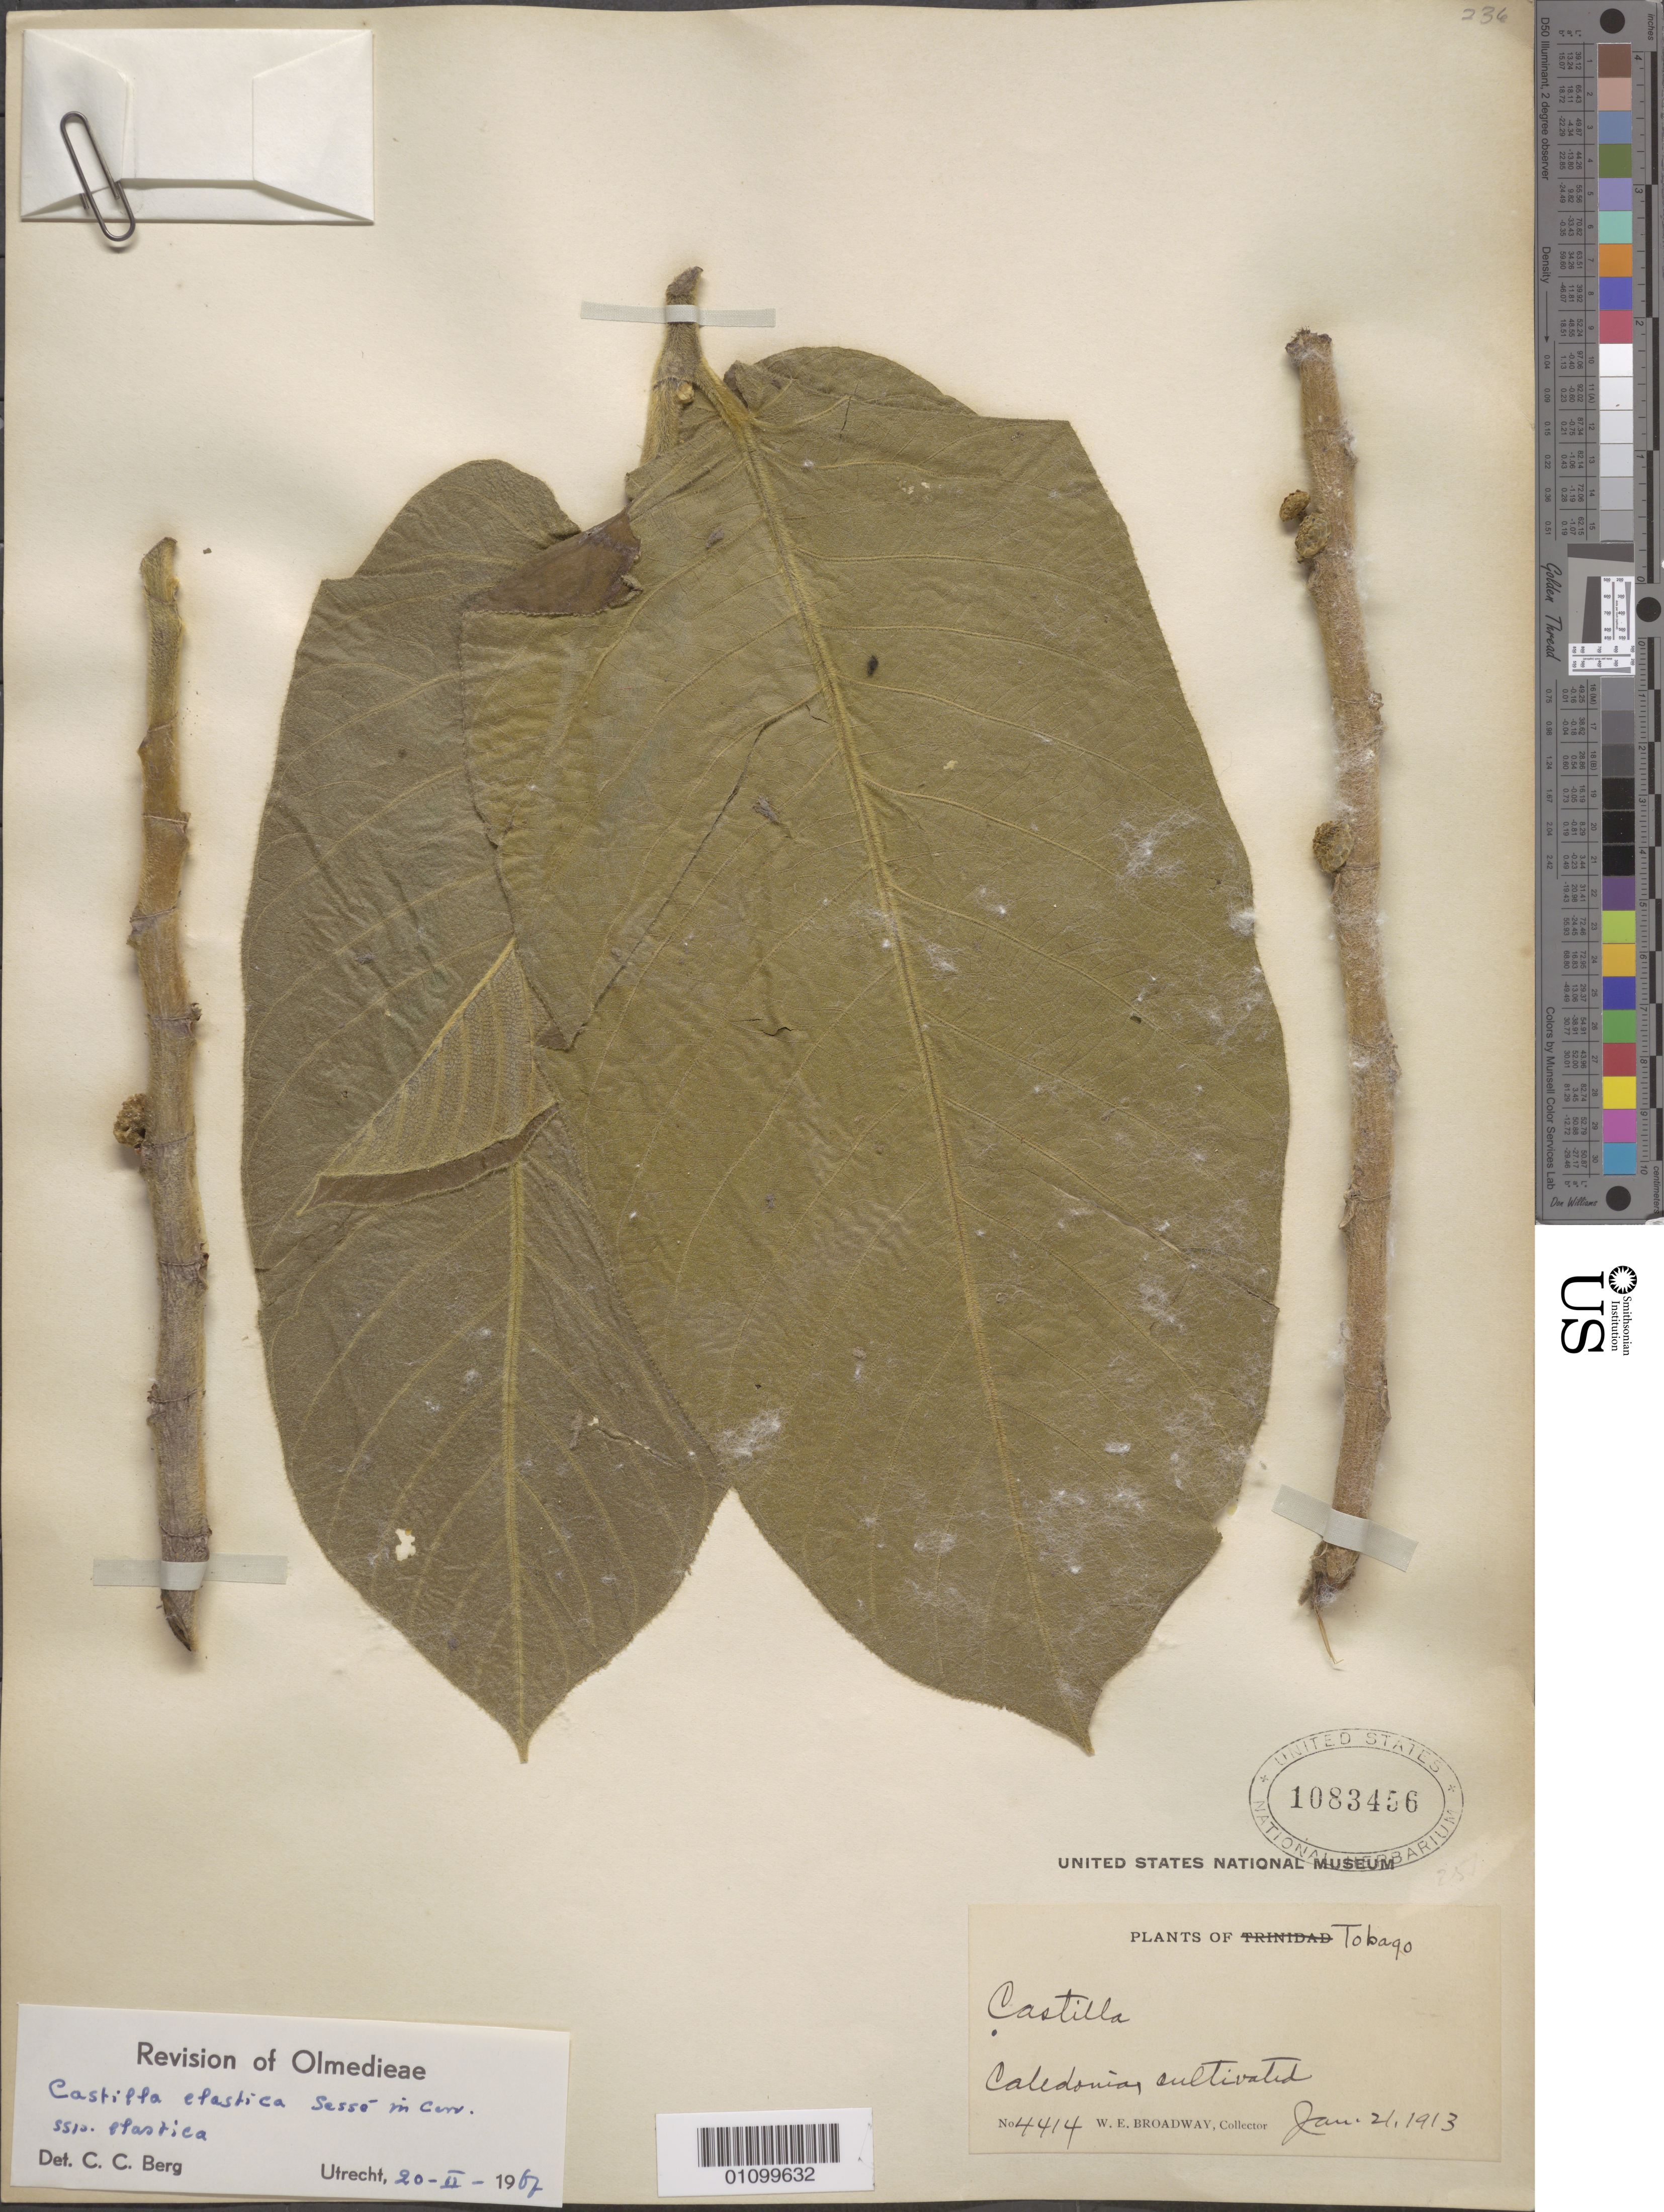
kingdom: Plantae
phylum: Tracheophyta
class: Magnoliopsida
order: Rosales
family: Moraceae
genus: Castilla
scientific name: Castilla elastica subsp. elastica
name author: Sessé ex Cerv.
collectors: W. E. Broadway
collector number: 4414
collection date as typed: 21 Jan 1913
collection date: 1913-01-21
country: Trinidad and Tobago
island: Tobago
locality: Caledonia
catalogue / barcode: US 1083456